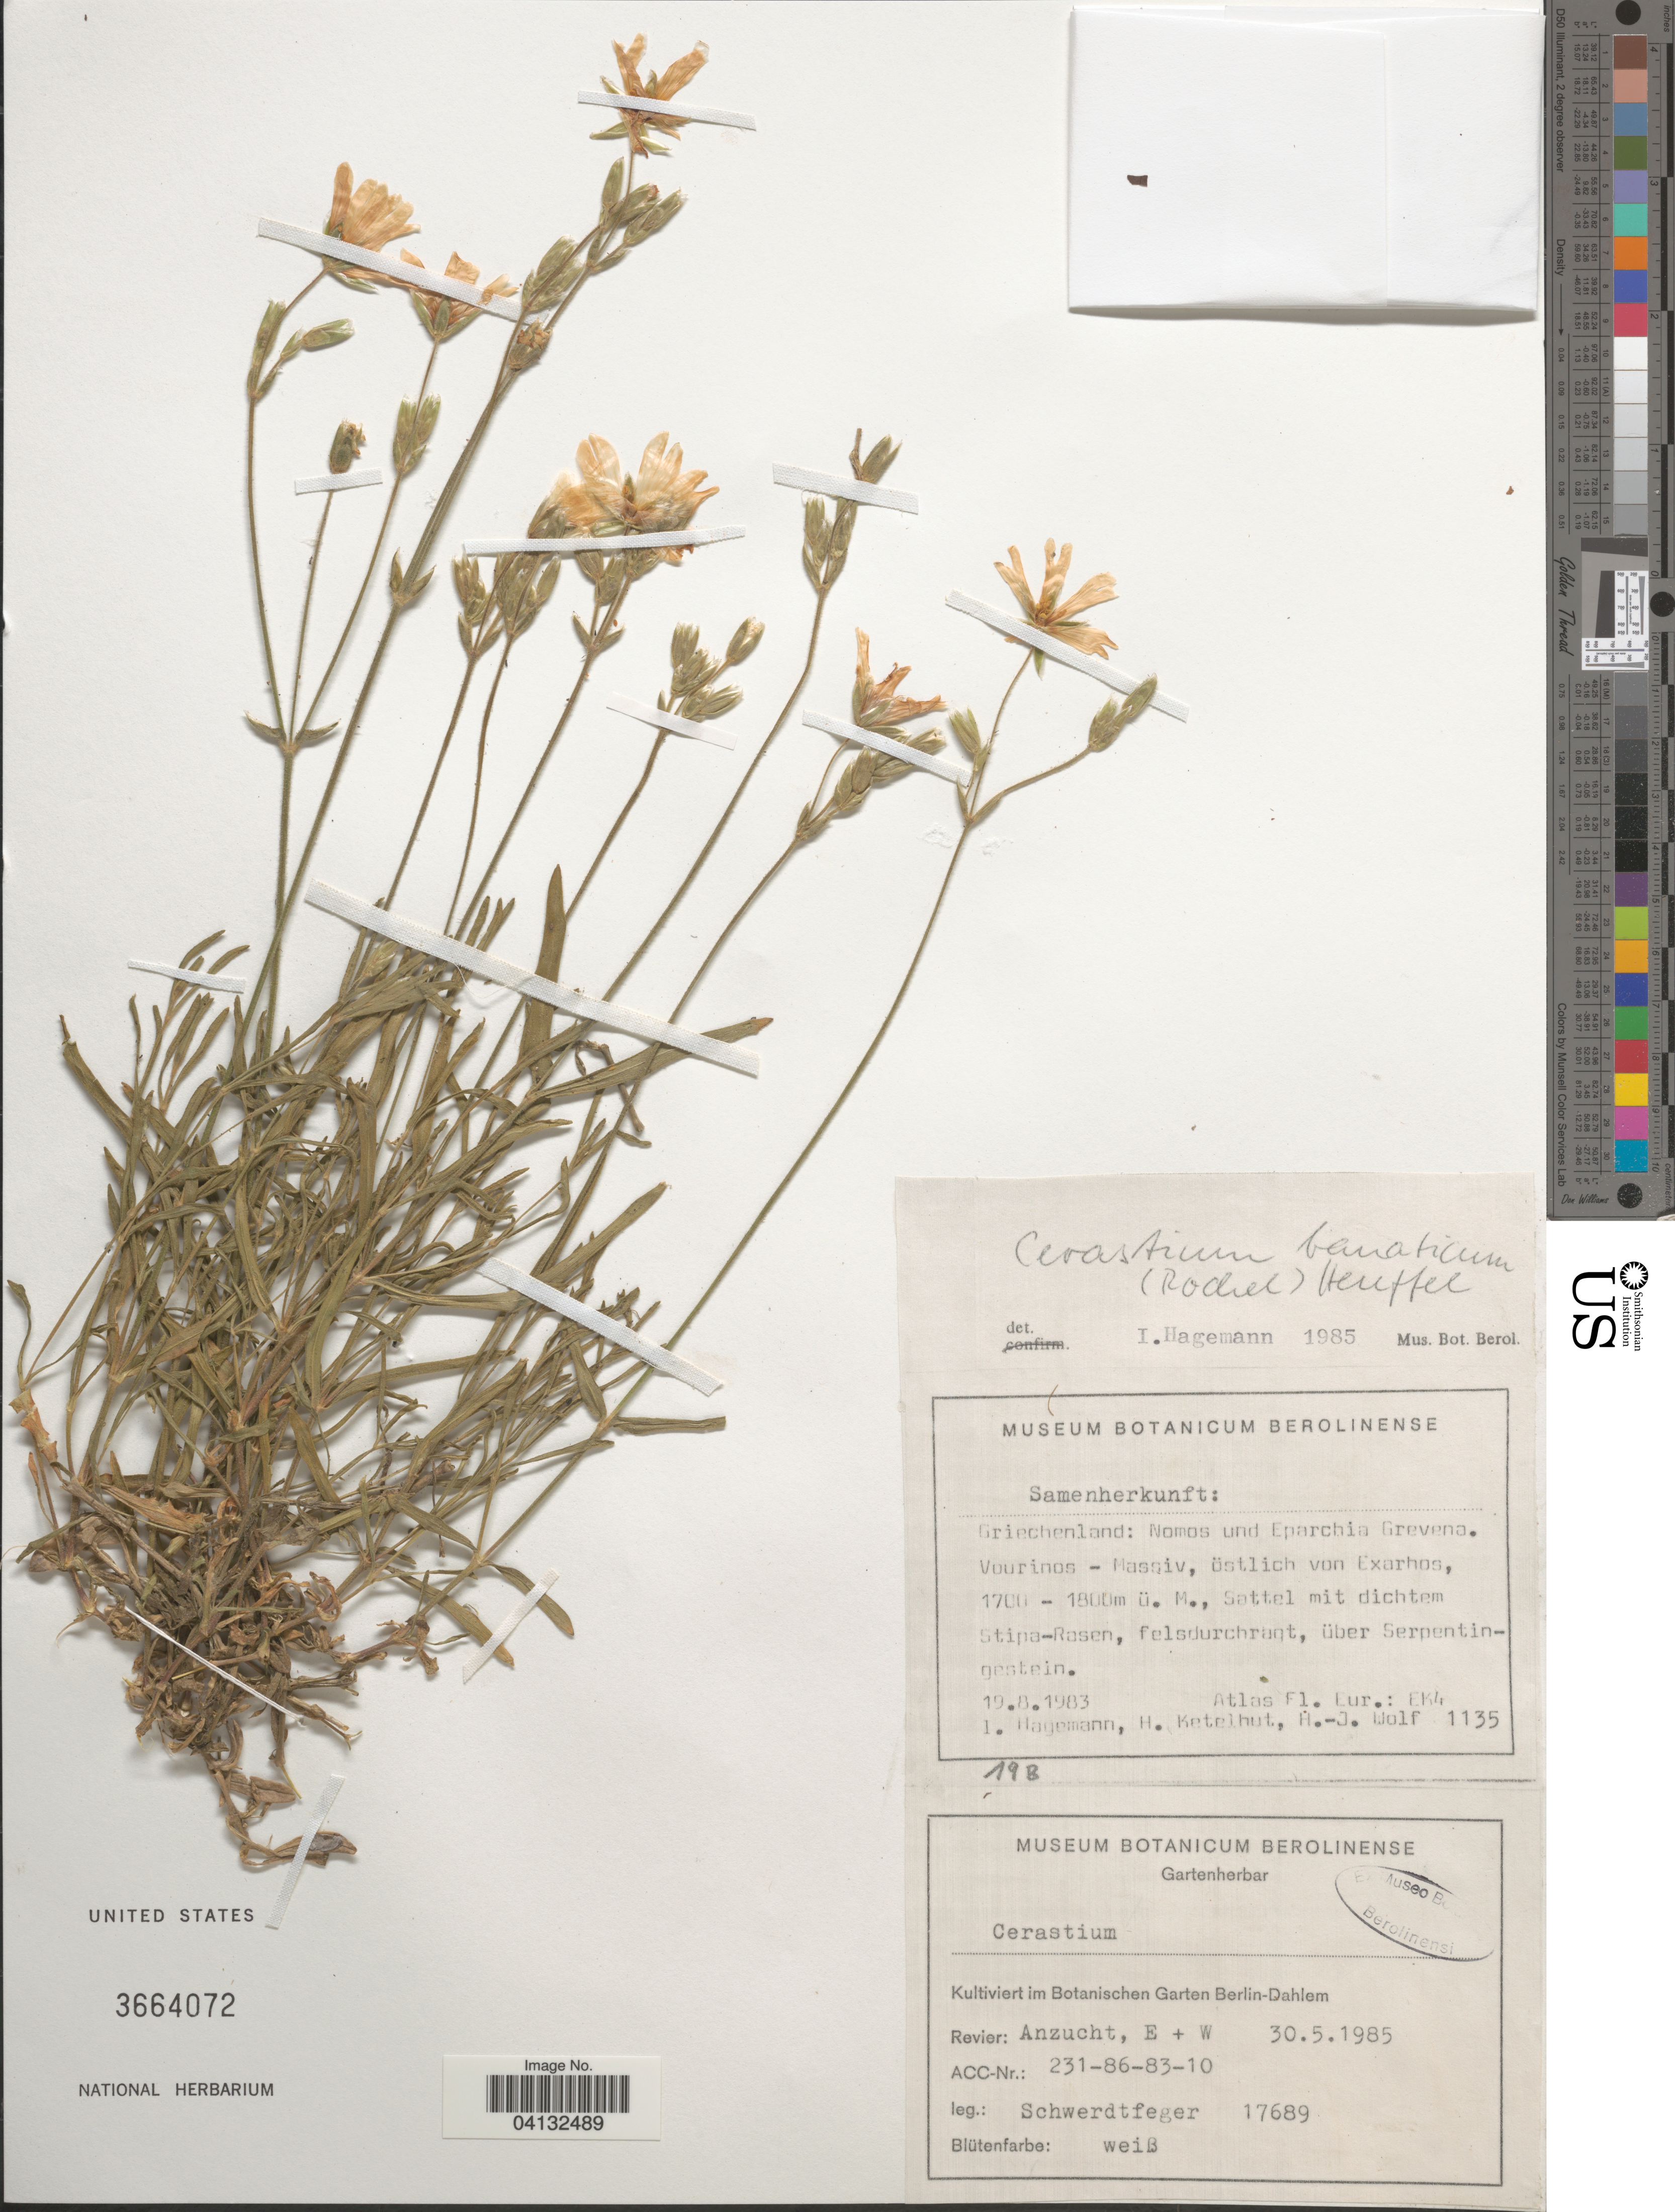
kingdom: Plantae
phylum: Tracheophyta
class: Magnoliopsida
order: Caryophyllales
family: Caryophyllaceae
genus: Cerastium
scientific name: Cerastium banaticum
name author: (Rochel) Heuff.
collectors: Schwerdtfeger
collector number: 17689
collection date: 1985-05-30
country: Greece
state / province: West Macedonia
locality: Kultiviert im Botanischen Garten Berlin-Dahlem. Revier: Anzucht, E + W. Griechenland: Nomos und Eparchia Grevena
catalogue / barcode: US 3664072-2